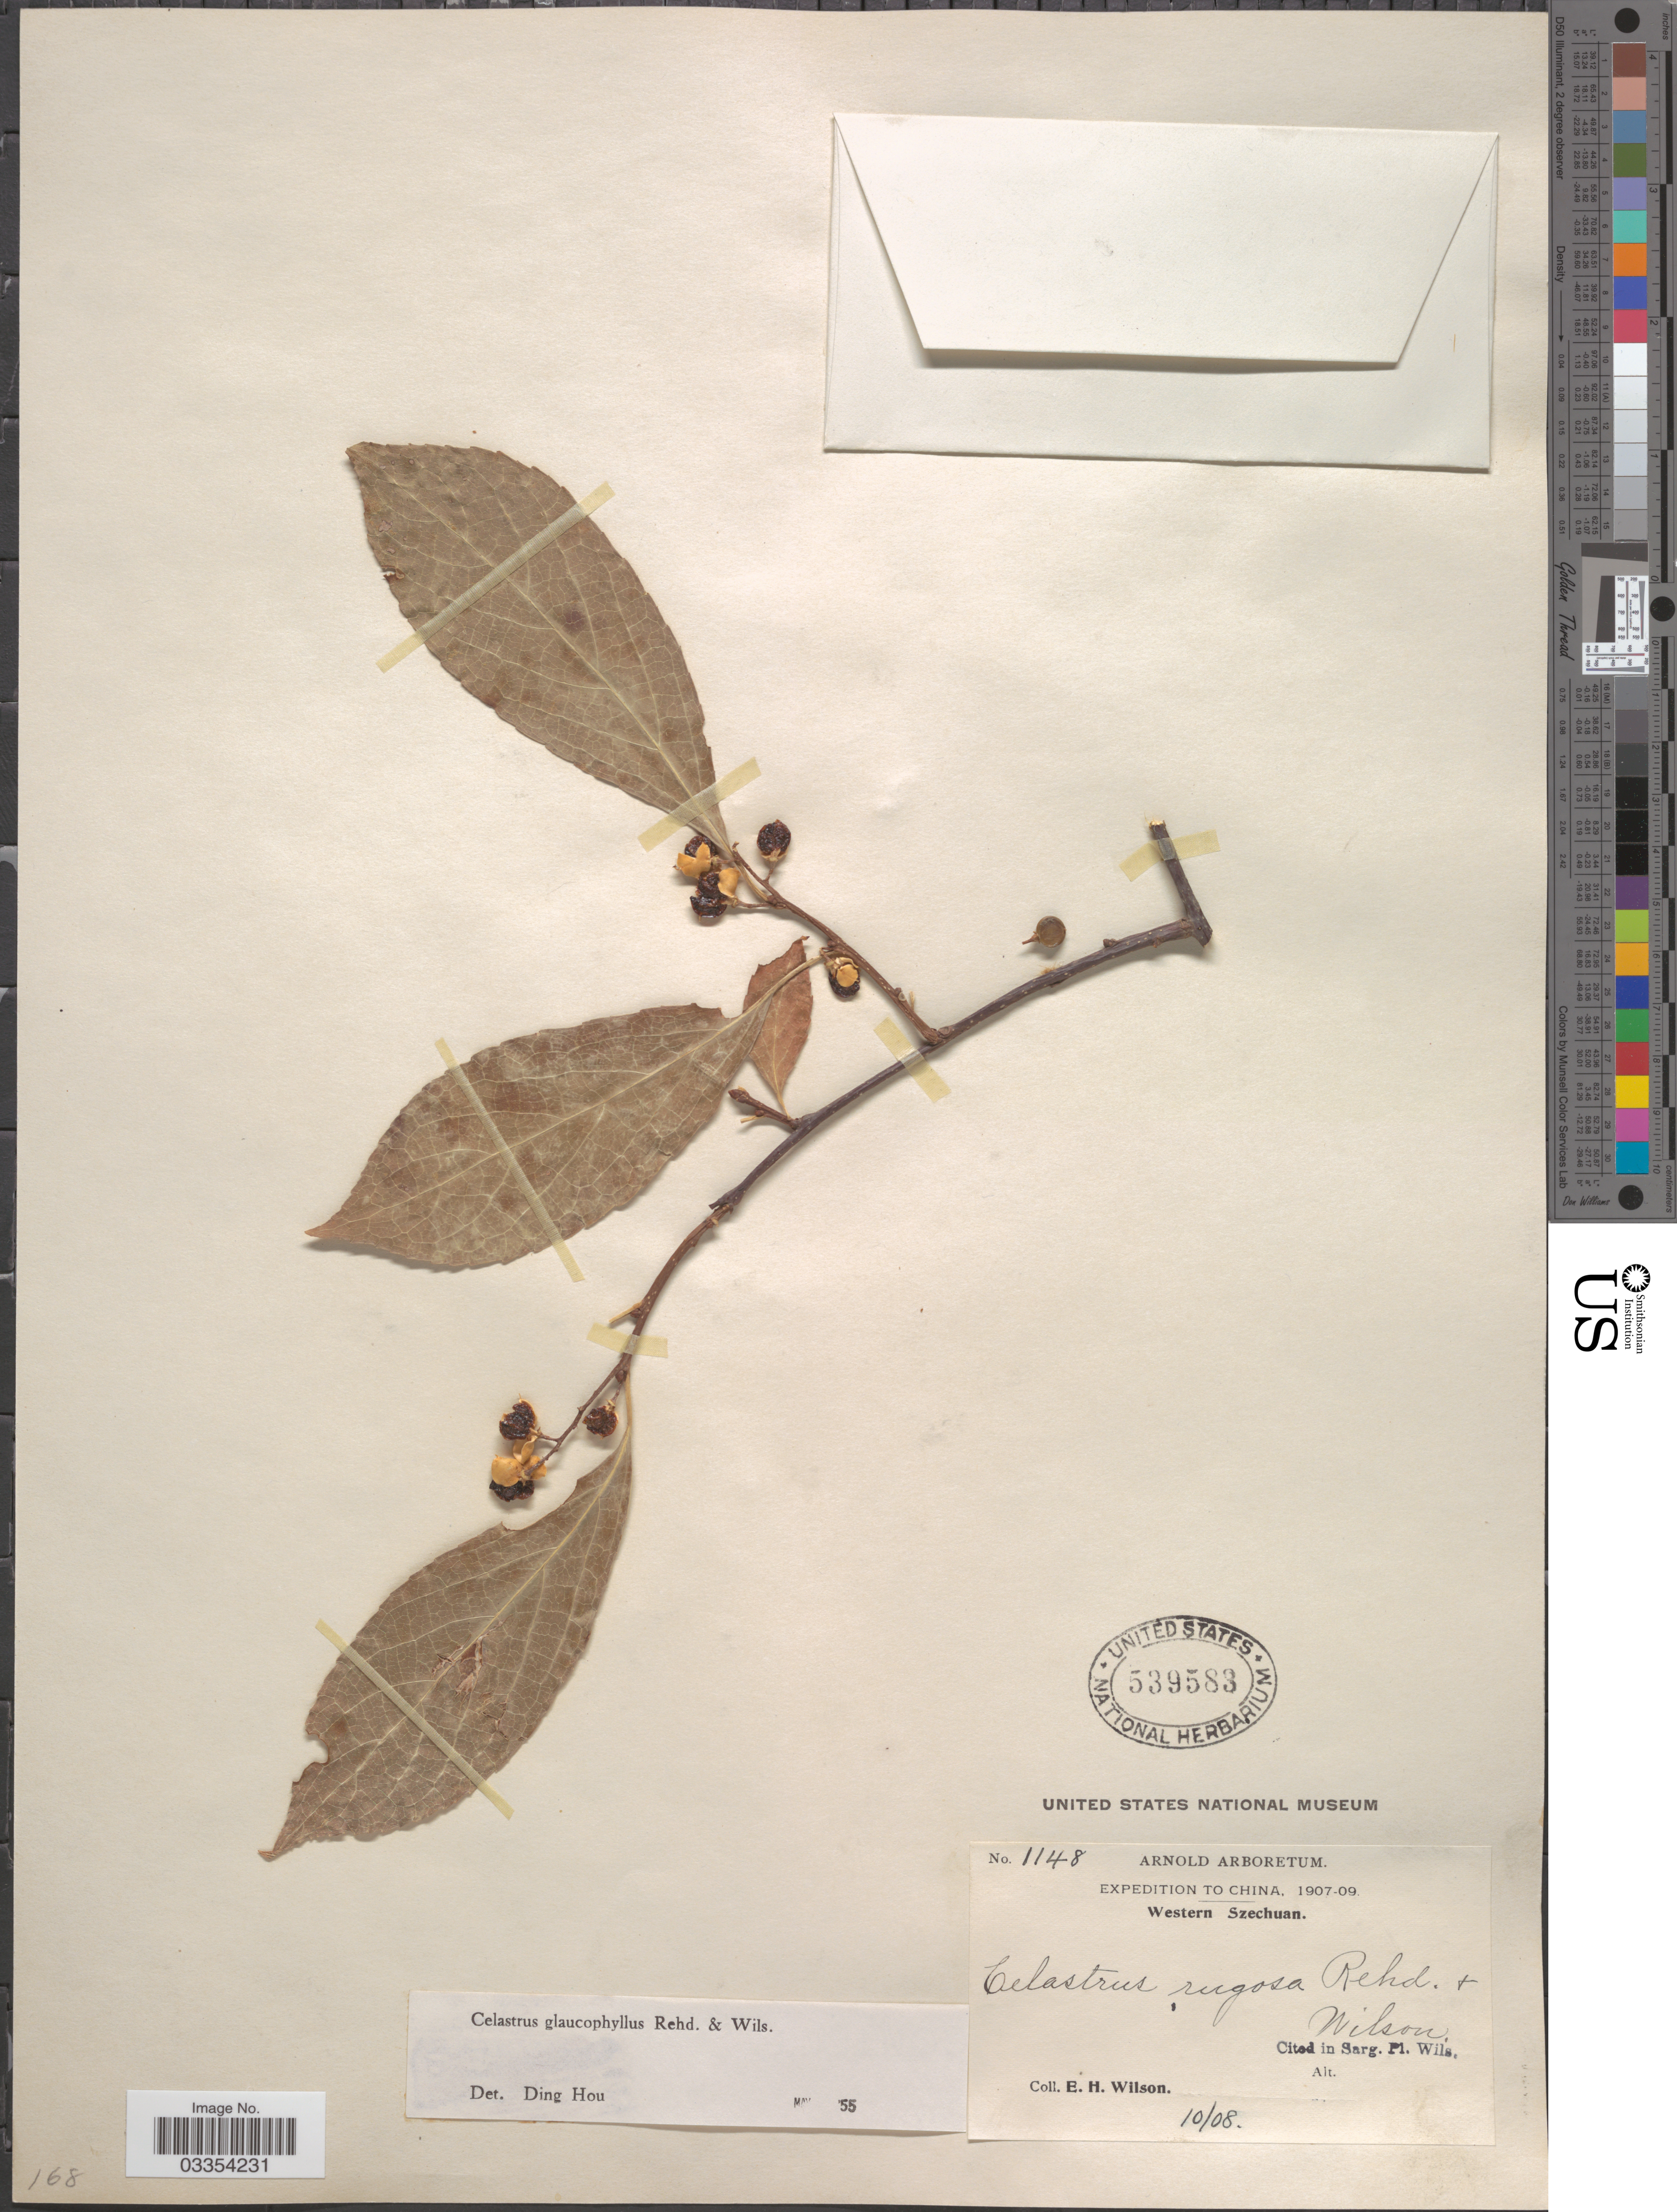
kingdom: Plantae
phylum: Tracheophyta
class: Magnoliopsida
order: Celastrales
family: Celastraceae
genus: Celastrus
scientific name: Celastrus glaucophyllus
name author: Rehder & E.H. Wilson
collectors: E. Wilson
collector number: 1148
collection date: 1908-10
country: China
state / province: Sichuan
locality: Western Szechuan.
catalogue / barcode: US 539583